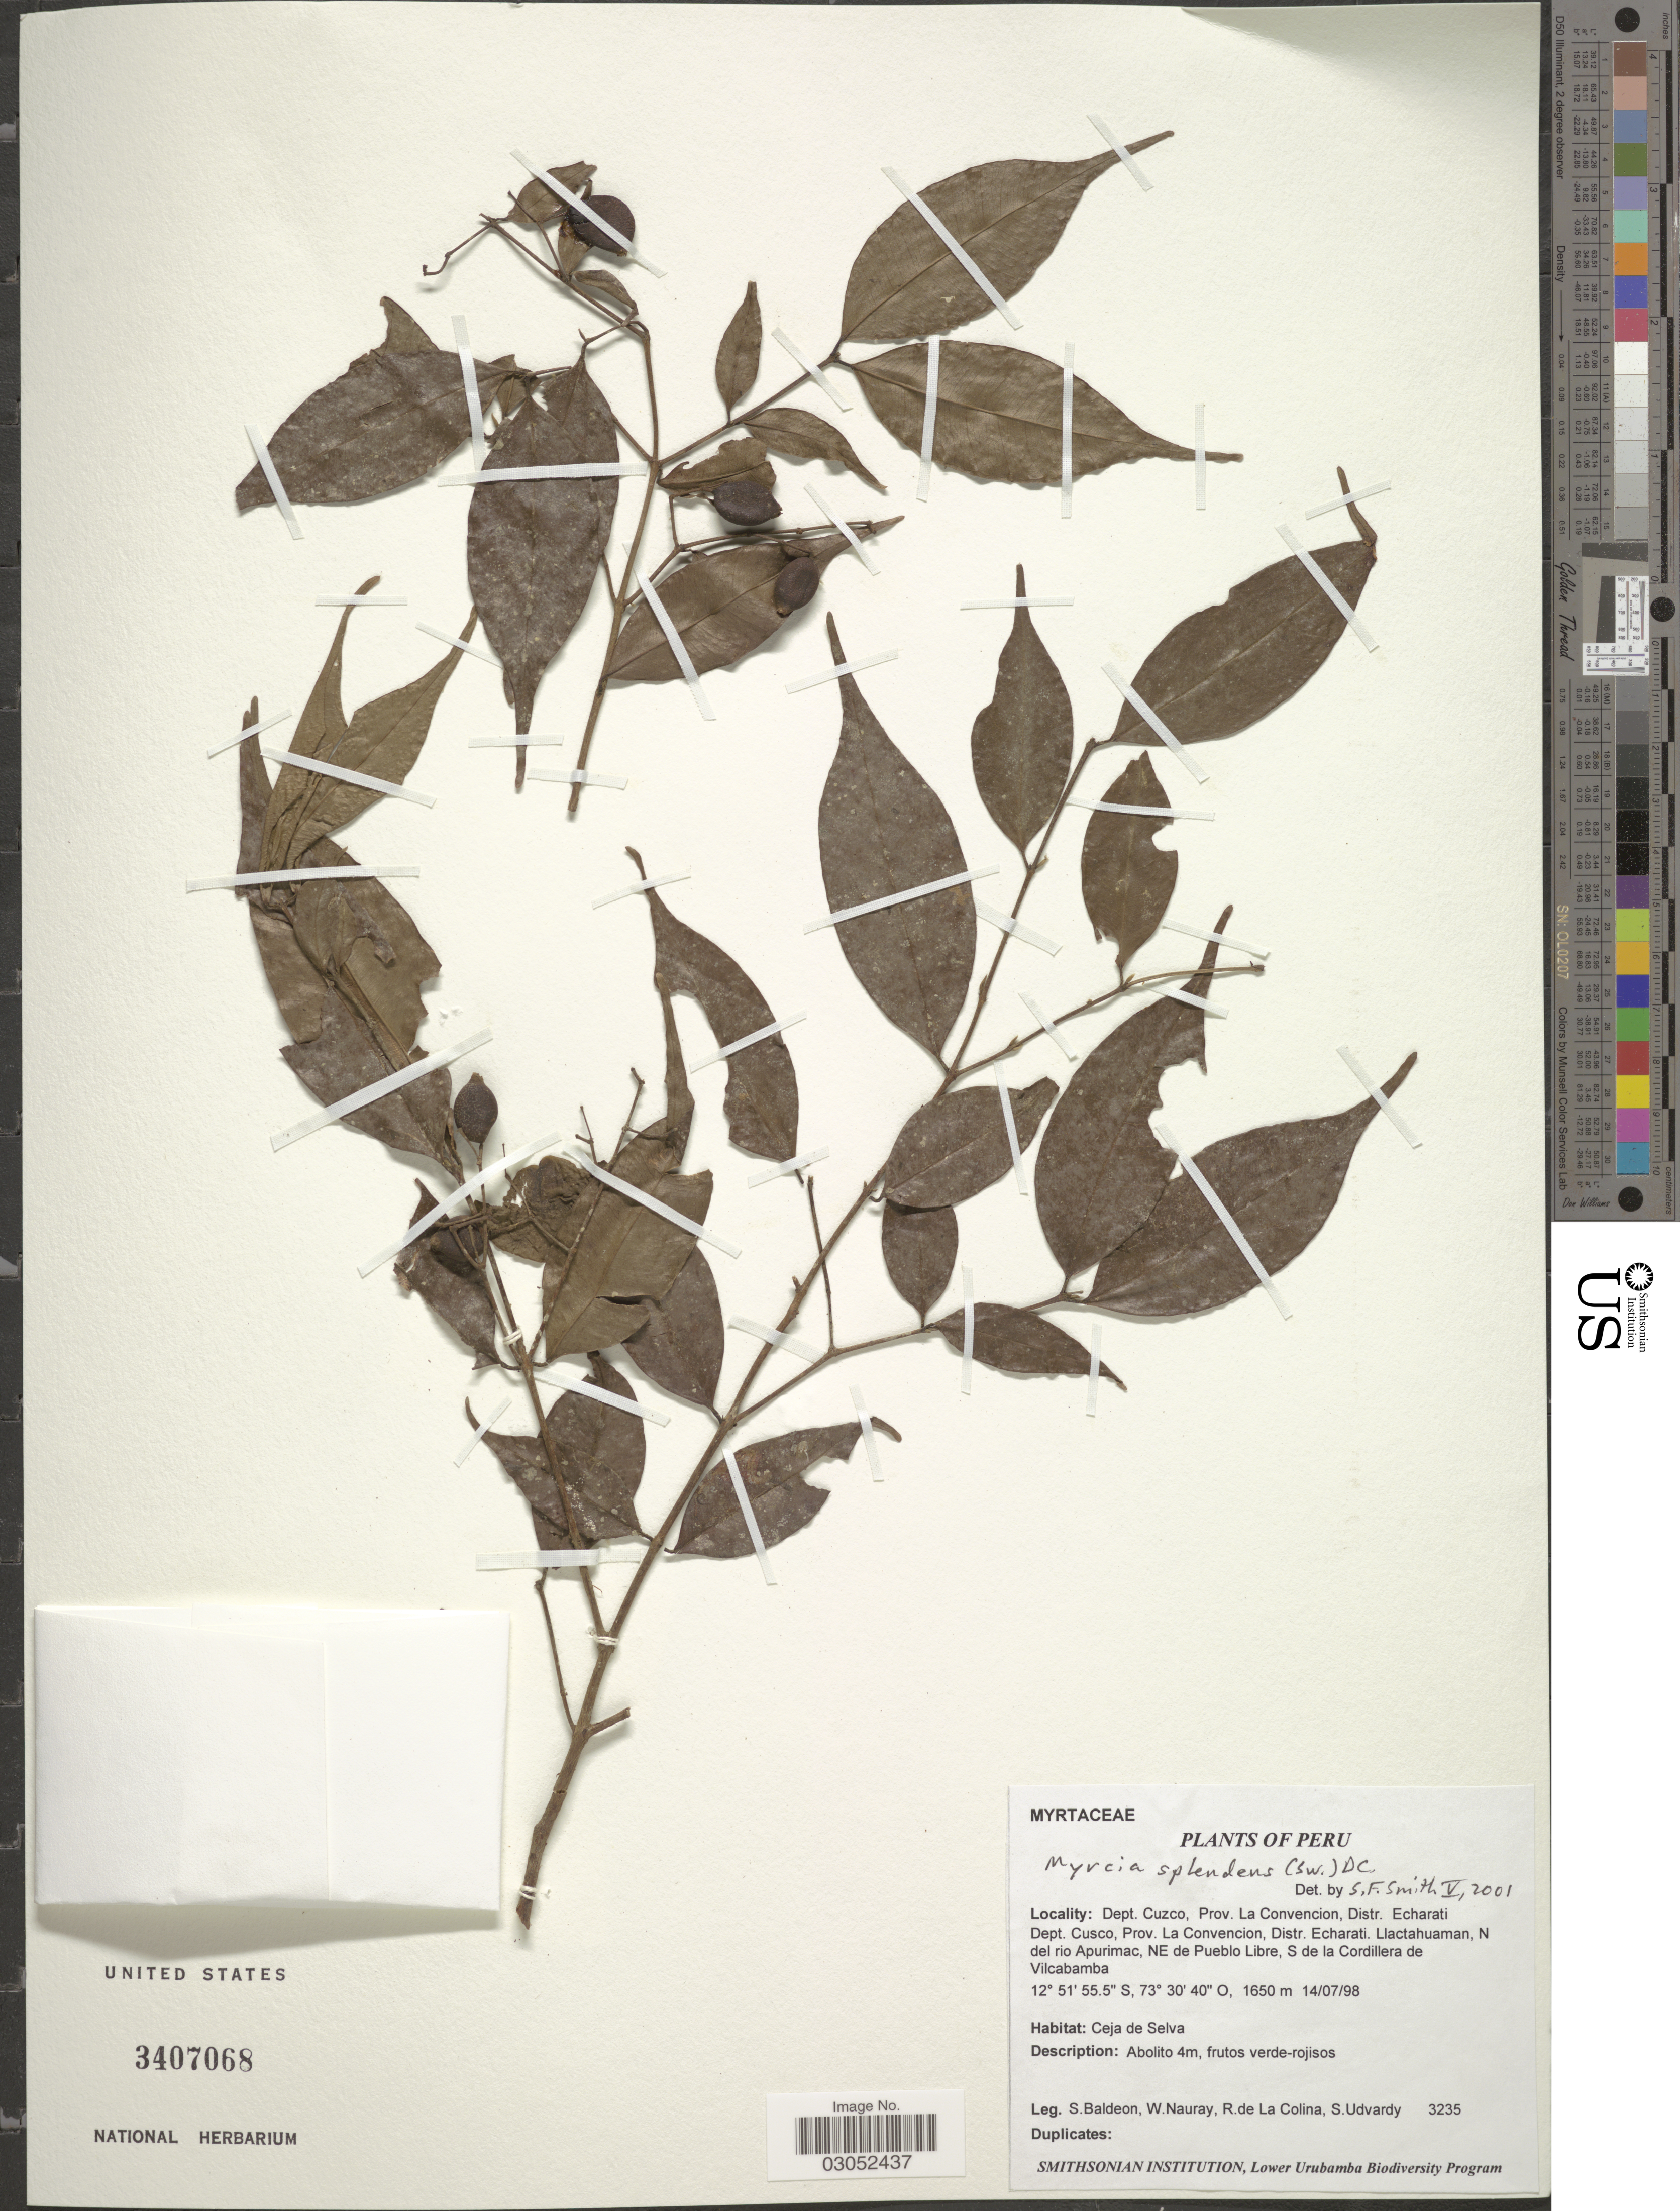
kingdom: Plantae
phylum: Tracheophyta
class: Magnoliopsida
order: Myrtales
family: Myrtaceae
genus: Myrcia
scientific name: Myrcia splendens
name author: (Sw.) DC.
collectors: S. Baldeon, W. Nauray, R. Colina & S. Udvardy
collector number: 3235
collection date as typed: Transcribed d/m/y: 14/7/98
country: Peru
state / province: Cusco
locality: Dept. Cuzco, Prov. La Convencion, Distr. Echarati/ Dept. Cusco, Prov. La Convencion, Distr. Echarati. Llactahuaman, N del rio Apurimac, NE de Pueblo Libre, S de la Cordillera de Vilcabamba.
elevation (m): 1650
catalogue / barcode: US 3407068